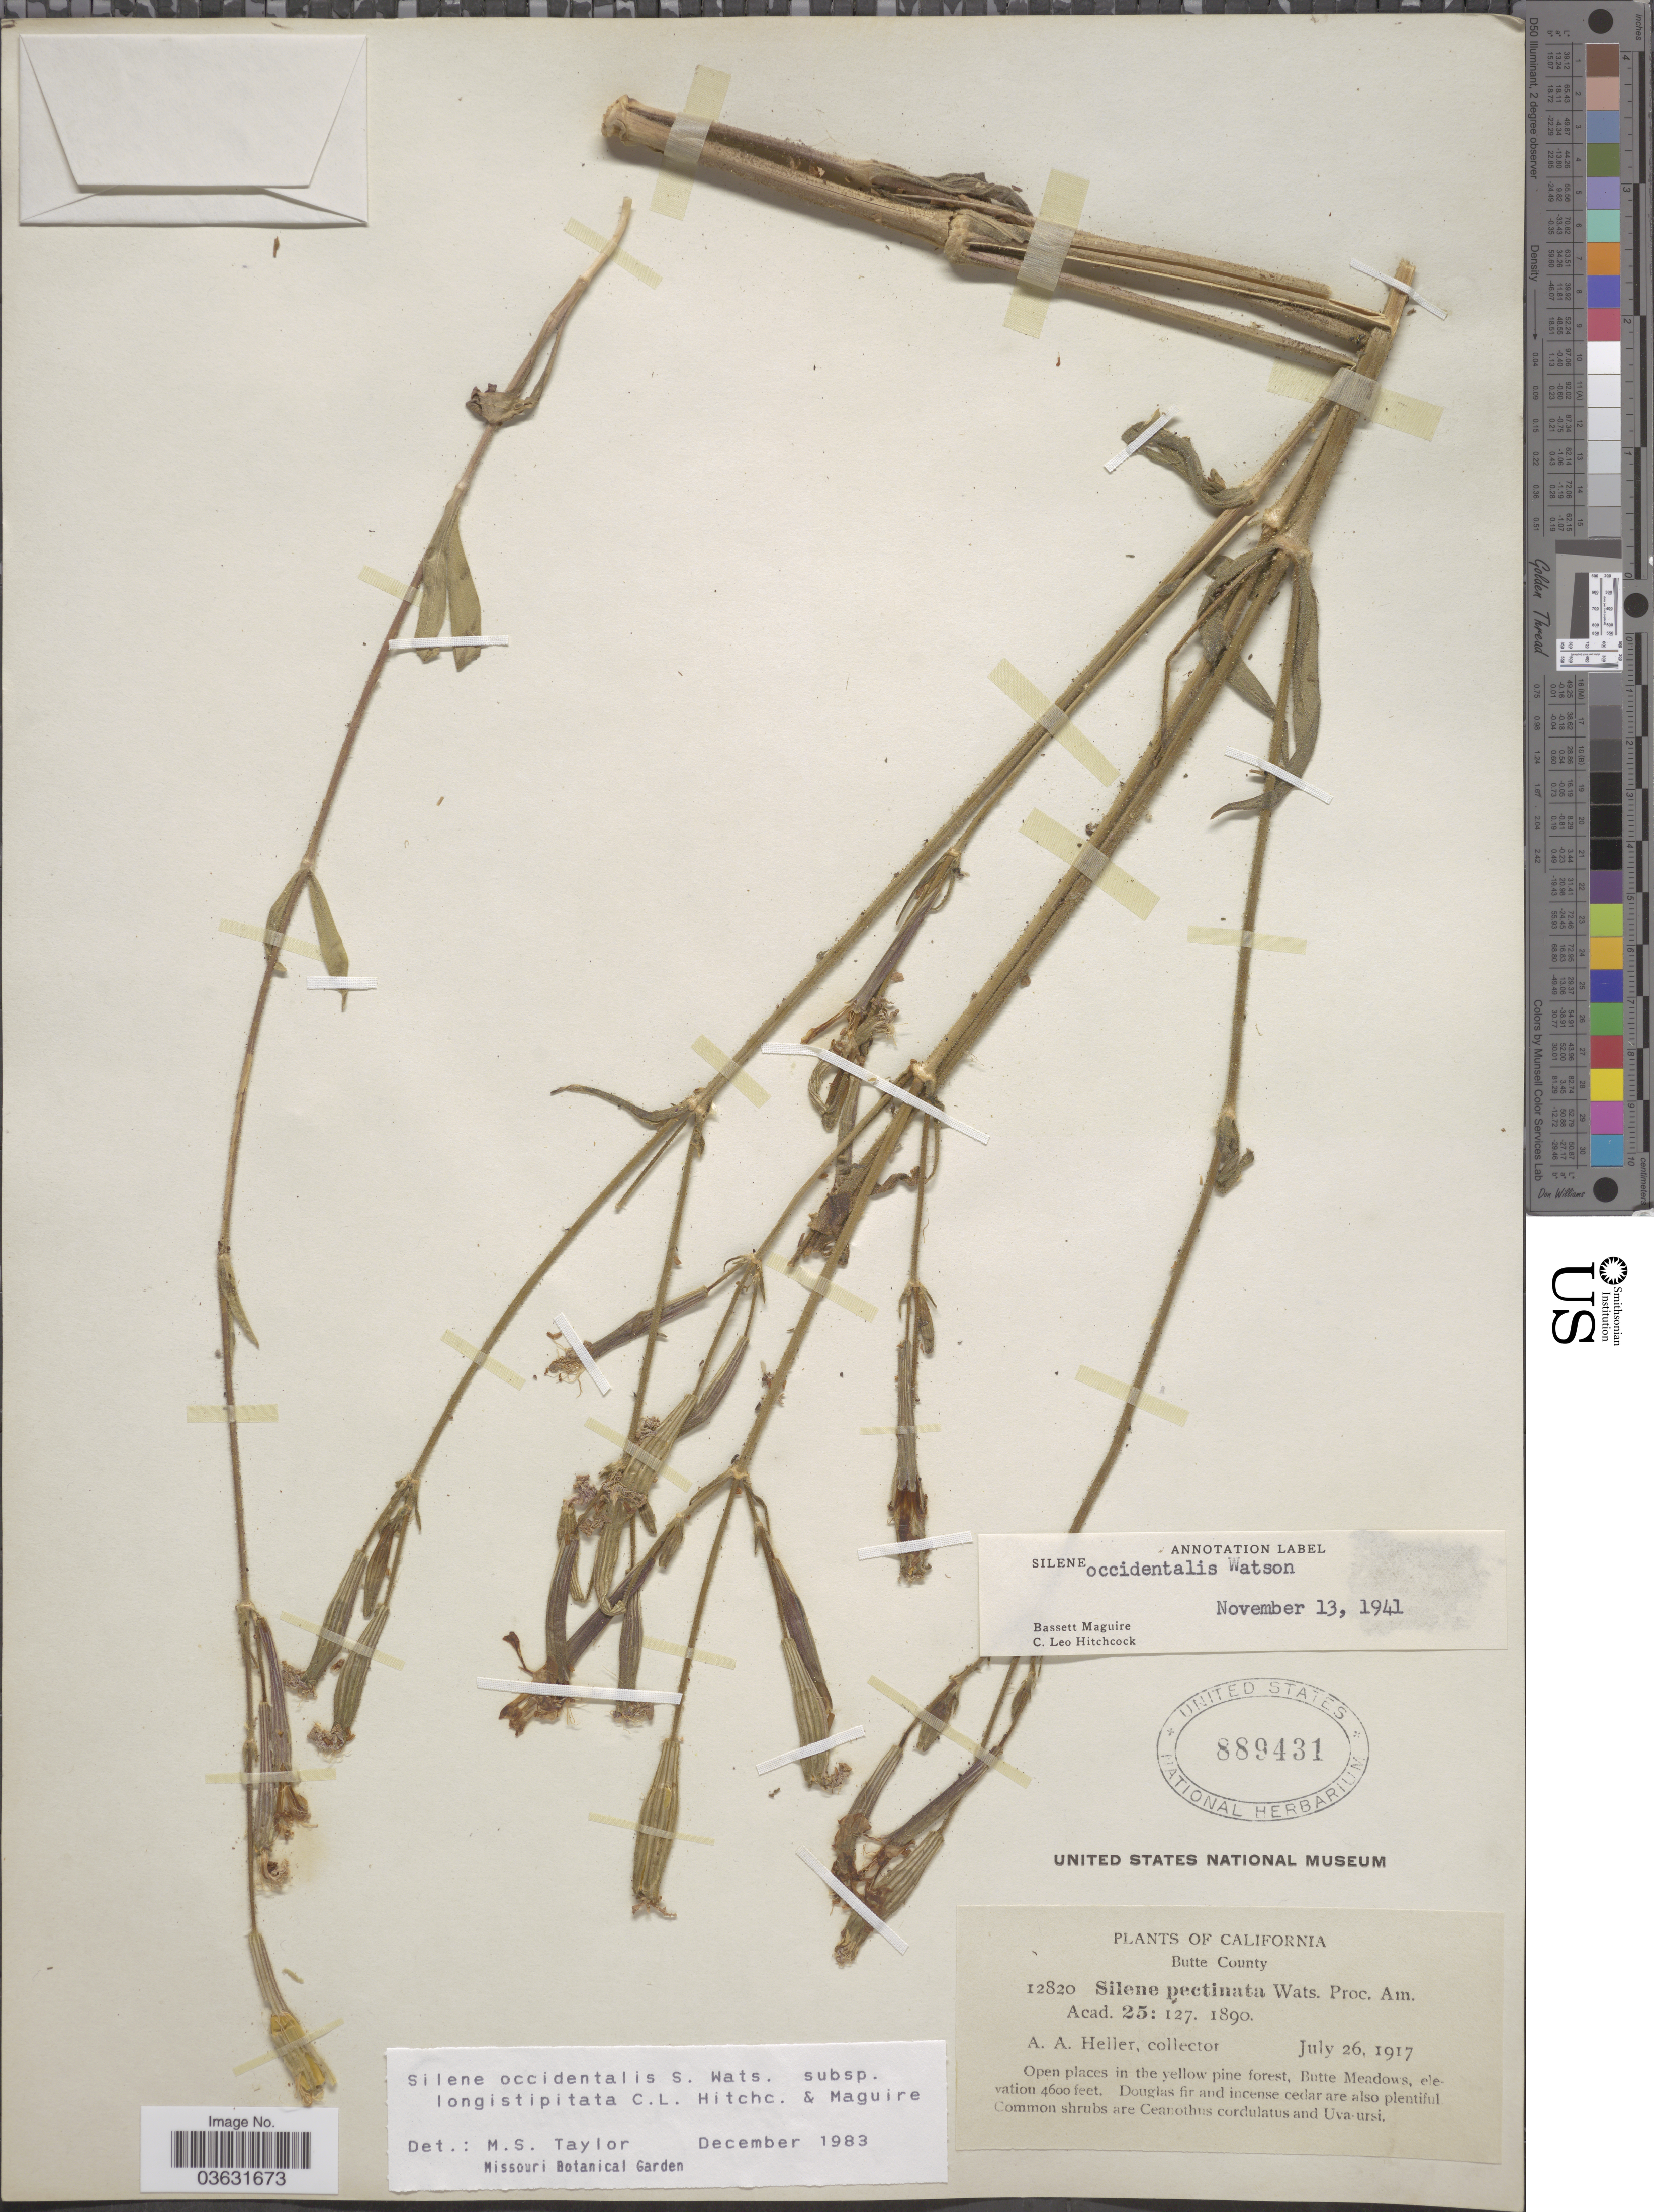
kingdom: Plantae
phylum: Tracheophyta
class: Magnoliopsida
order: Caryophyllales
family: Caryophyllaceae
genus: Silene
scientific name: Silene occidentalis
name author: S. Watson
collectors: A. A. Heller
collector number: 12820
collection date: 1917-07-26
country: United States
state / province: California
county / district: Butte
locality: Butte County. Butte Meadows.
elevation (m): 1402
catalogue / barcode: US 889431